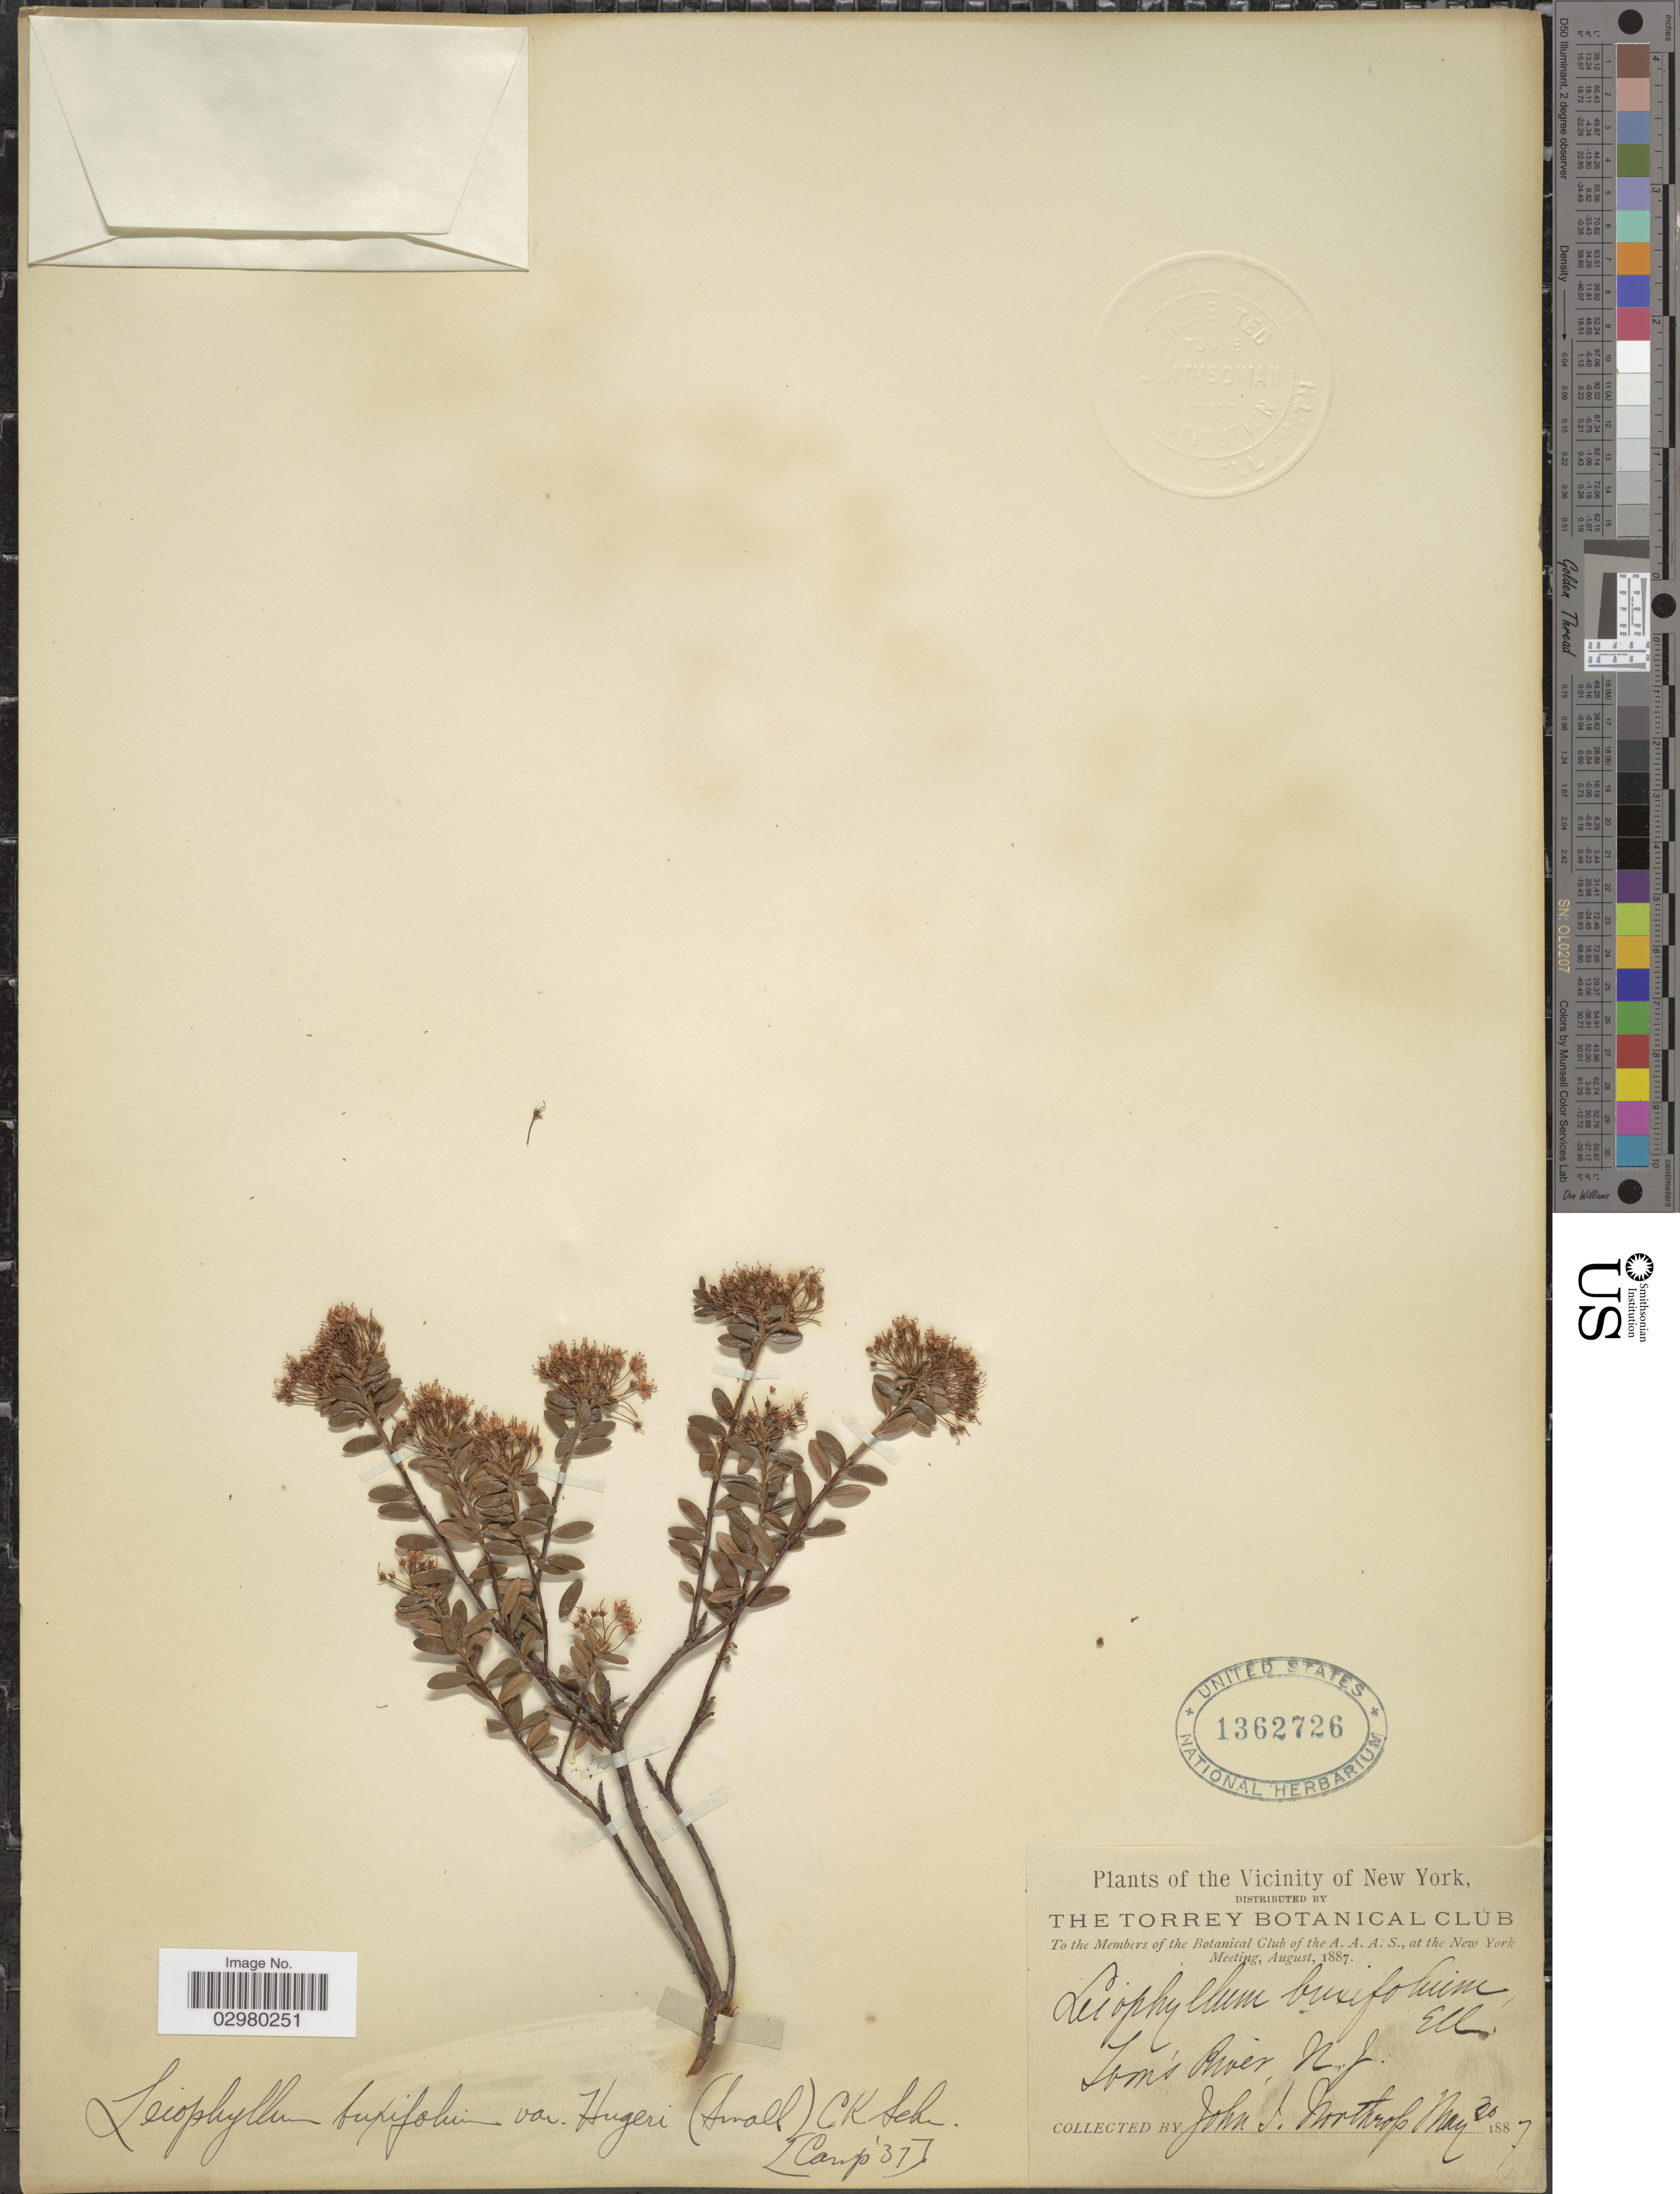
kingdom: Plantae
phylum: Tracheophyta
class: Magnoliopsida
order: Ericales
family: Ericaceae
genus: Leiophyllum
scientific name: Leiophyllum buxifolium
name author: (Bergius) Elliott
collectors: J. Northrup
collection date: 1887-05-30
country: United States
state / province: New Jersey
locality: Tom's River.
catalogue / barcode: US 1362726